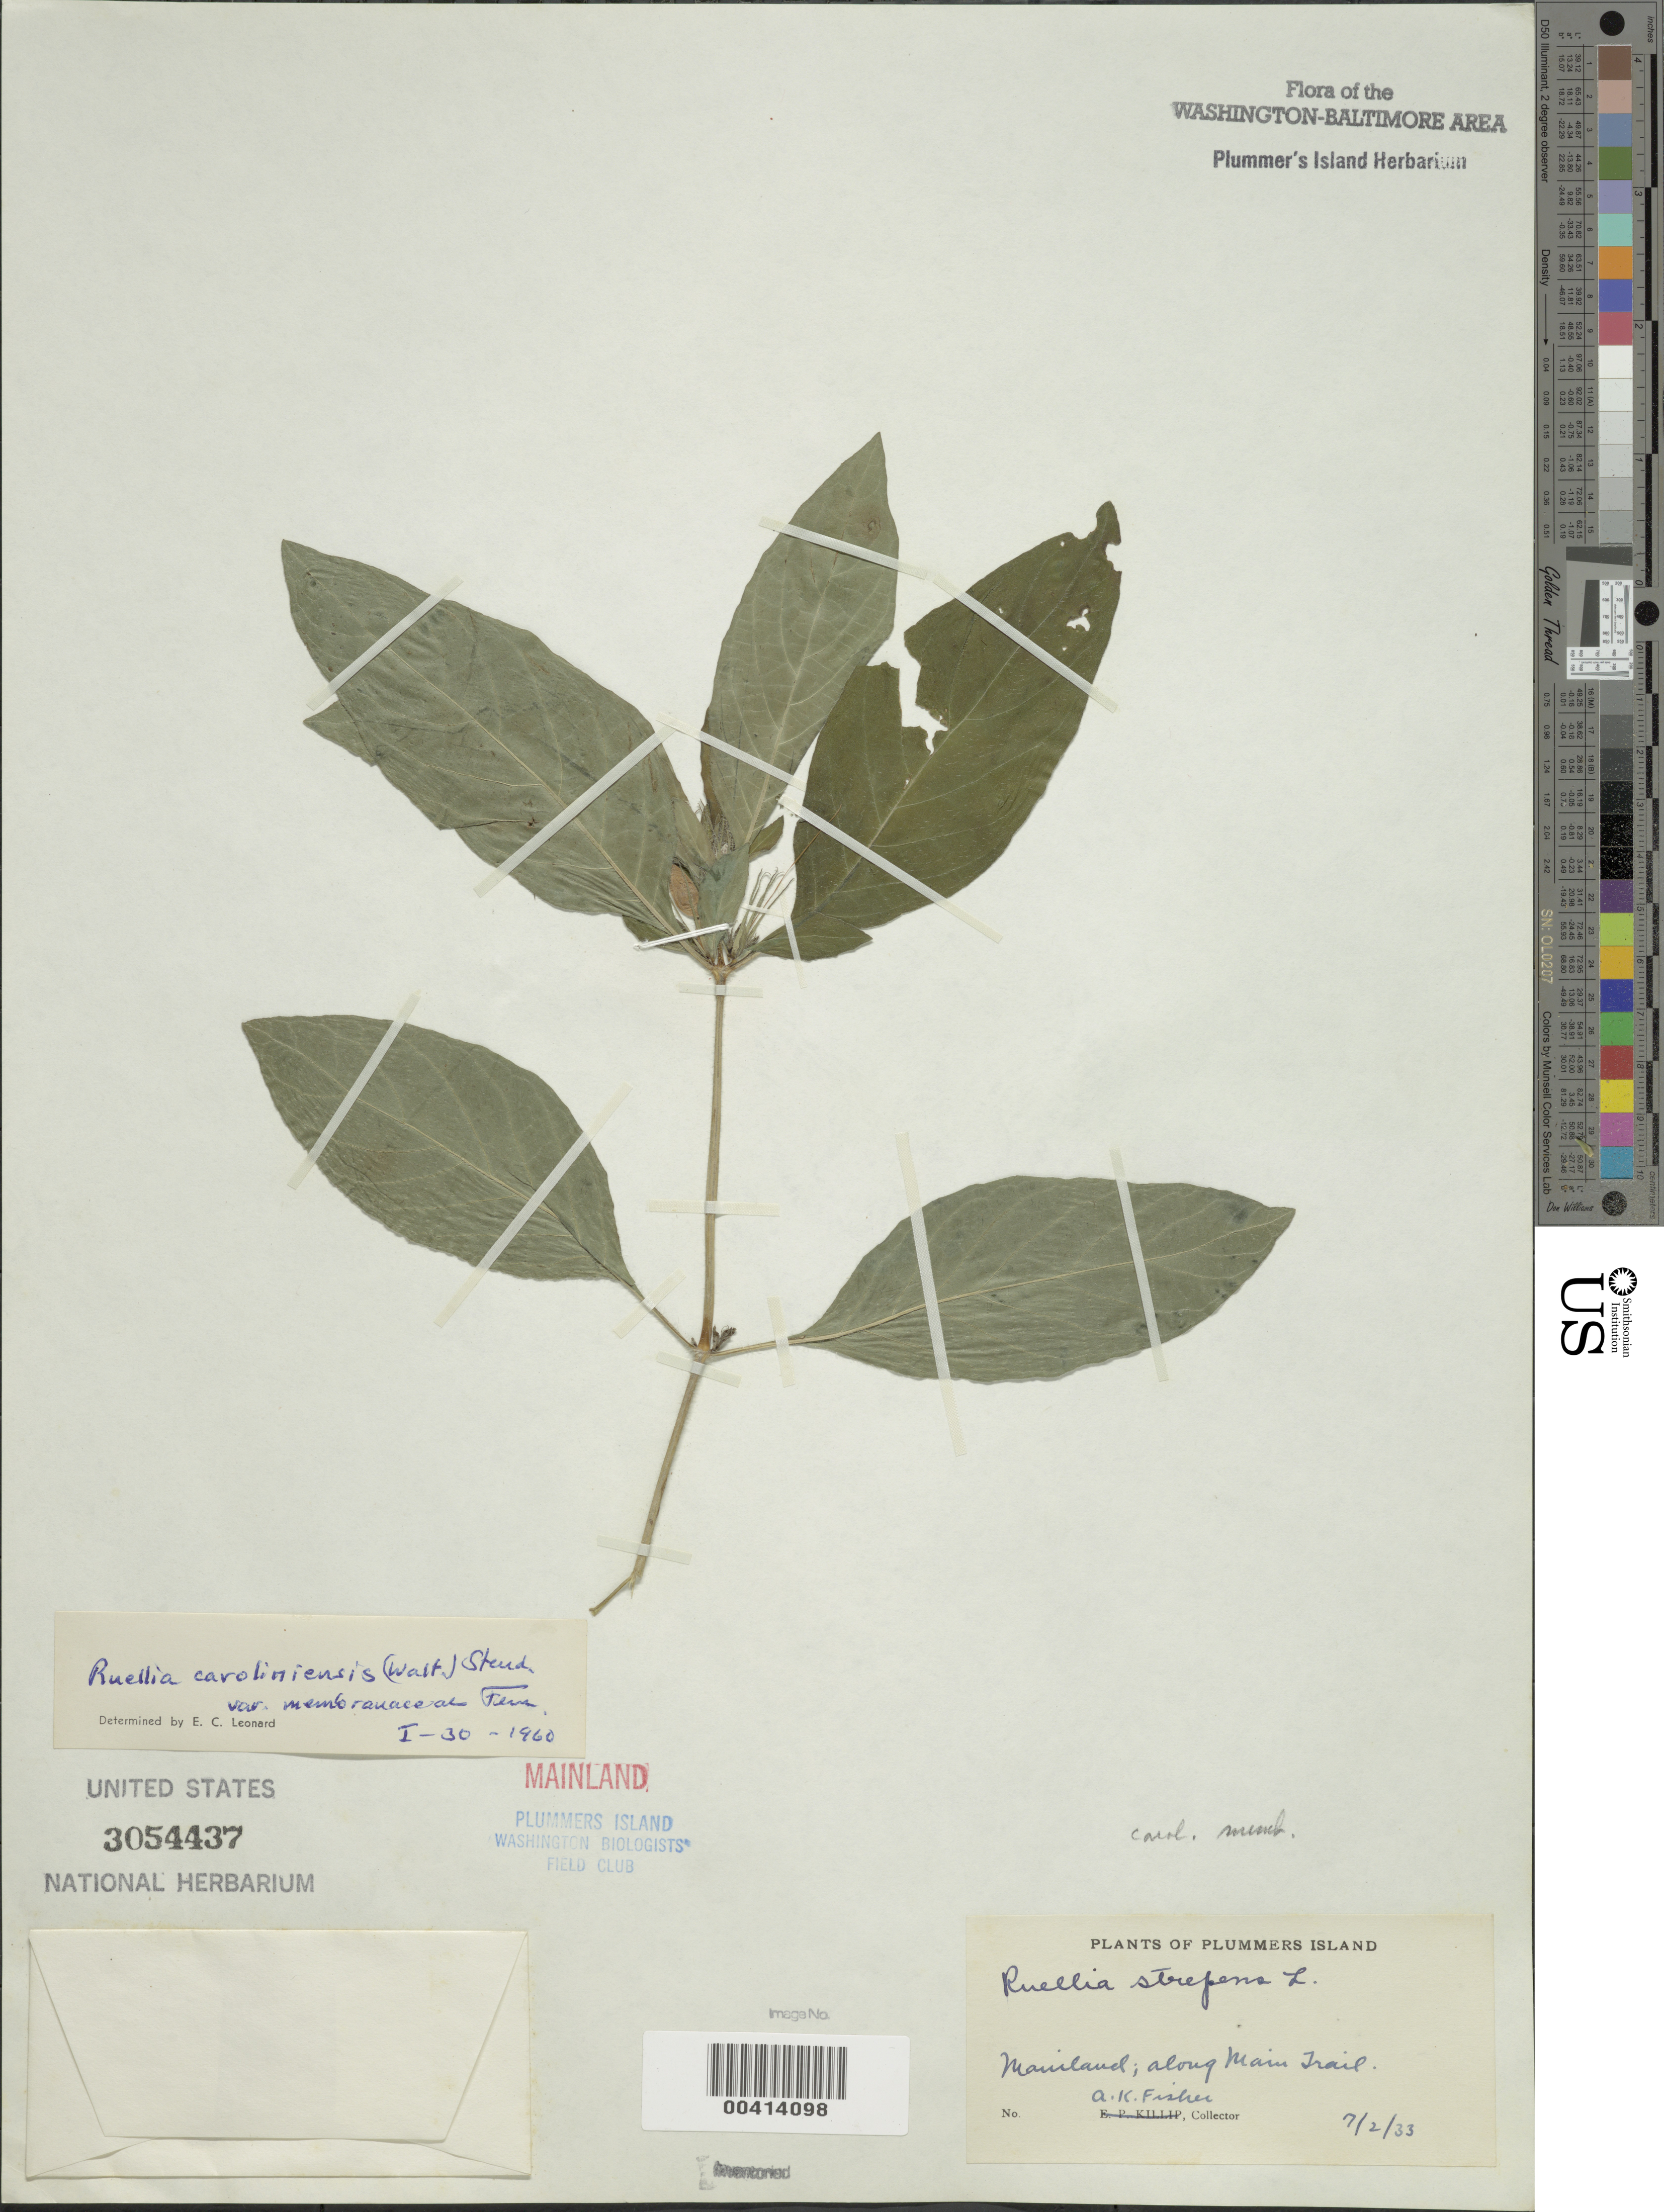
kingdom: Plantae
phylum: Tracheophyta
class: Magnoliopsida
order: Lamiales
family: Acanthaceae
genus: Ruellia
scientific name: Ruellia caroliniensis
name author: (J.F. Gmel.) Steud.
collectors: A. K. Fisher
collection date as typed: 02 Jul 1933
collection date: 1933-07-02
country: United States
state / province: Maryland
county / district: Montgomery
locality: Plummer's Island; mainland, along main trail C. & O. Canal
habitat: Along trail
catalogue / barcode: US 3054437